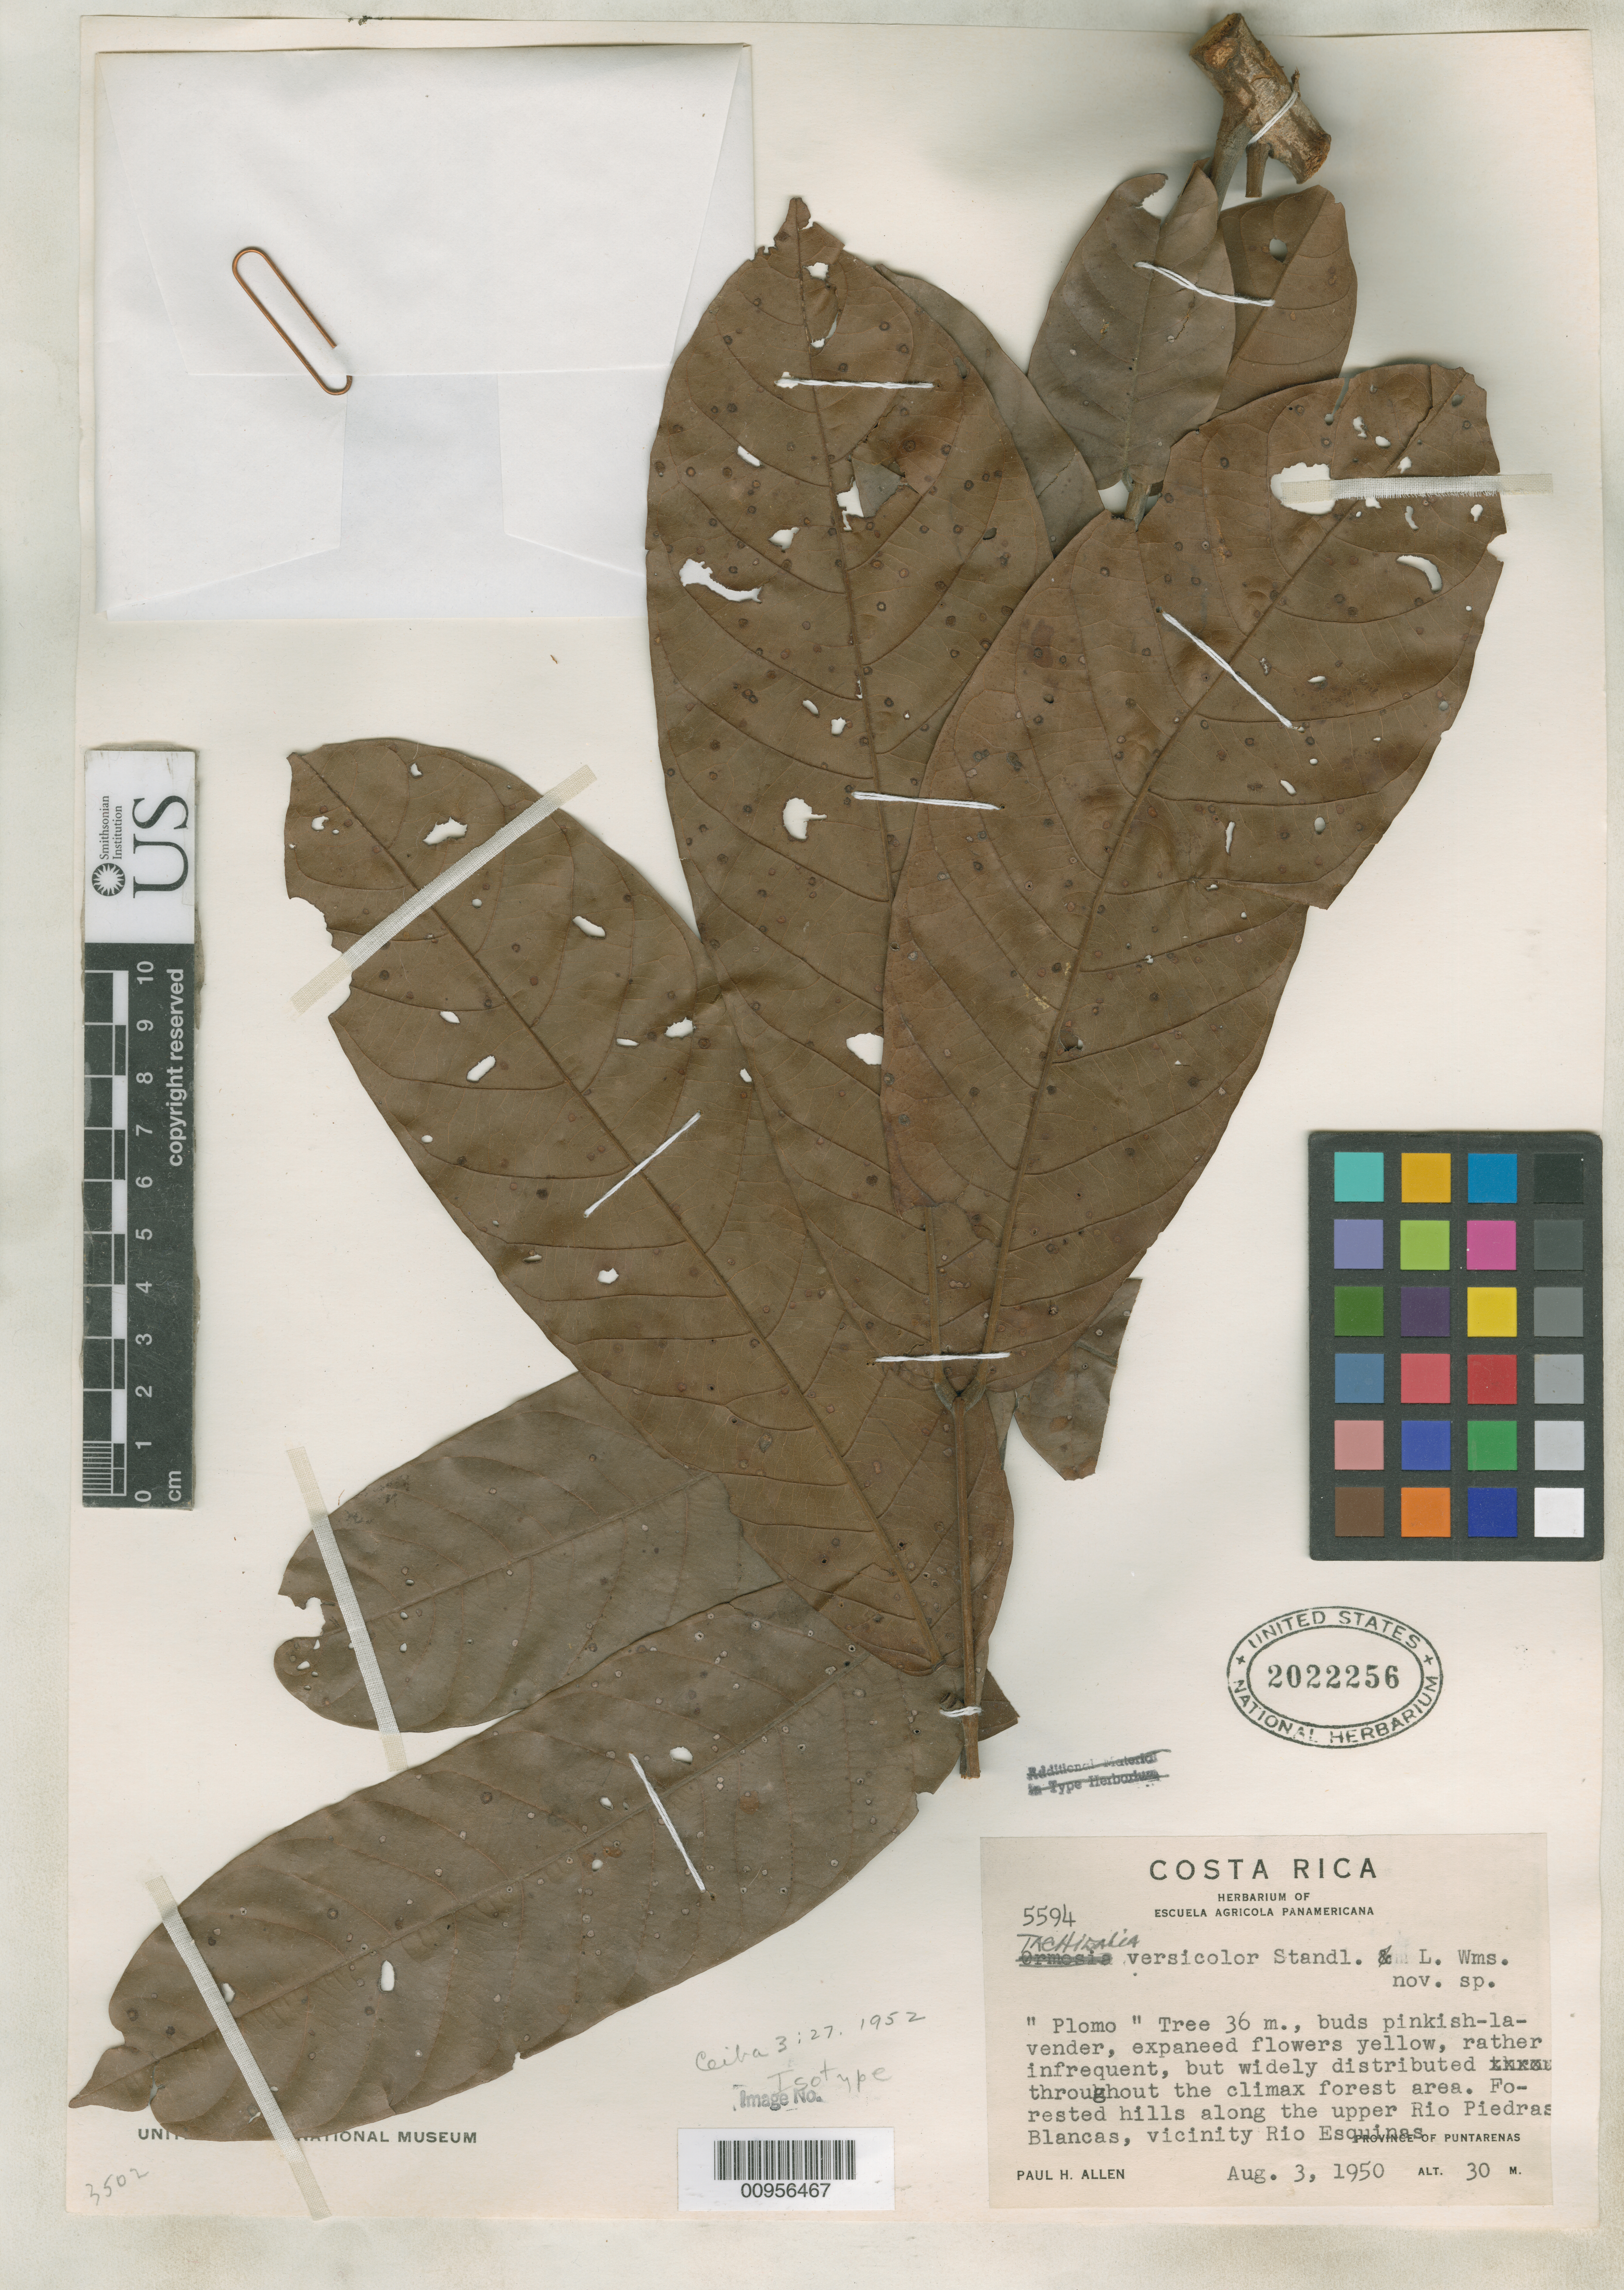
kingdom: Plantae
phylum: Tracheophyta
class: Magnoliopsida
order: Fabales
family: Fabaceae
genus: Tachigali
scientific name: Tachigali versicolor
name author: Standl. & L.O. Williams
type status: Isotype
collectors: P. H. Allen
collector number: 5594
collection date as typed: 03 Aug 1950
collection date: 1950-08-03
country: Costa Rica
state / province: Puntarenas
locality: Forested hills along the upper Rio Piedras Blancas, vicinity Rio Esquinas.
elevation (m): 30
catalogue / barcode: US 2022256